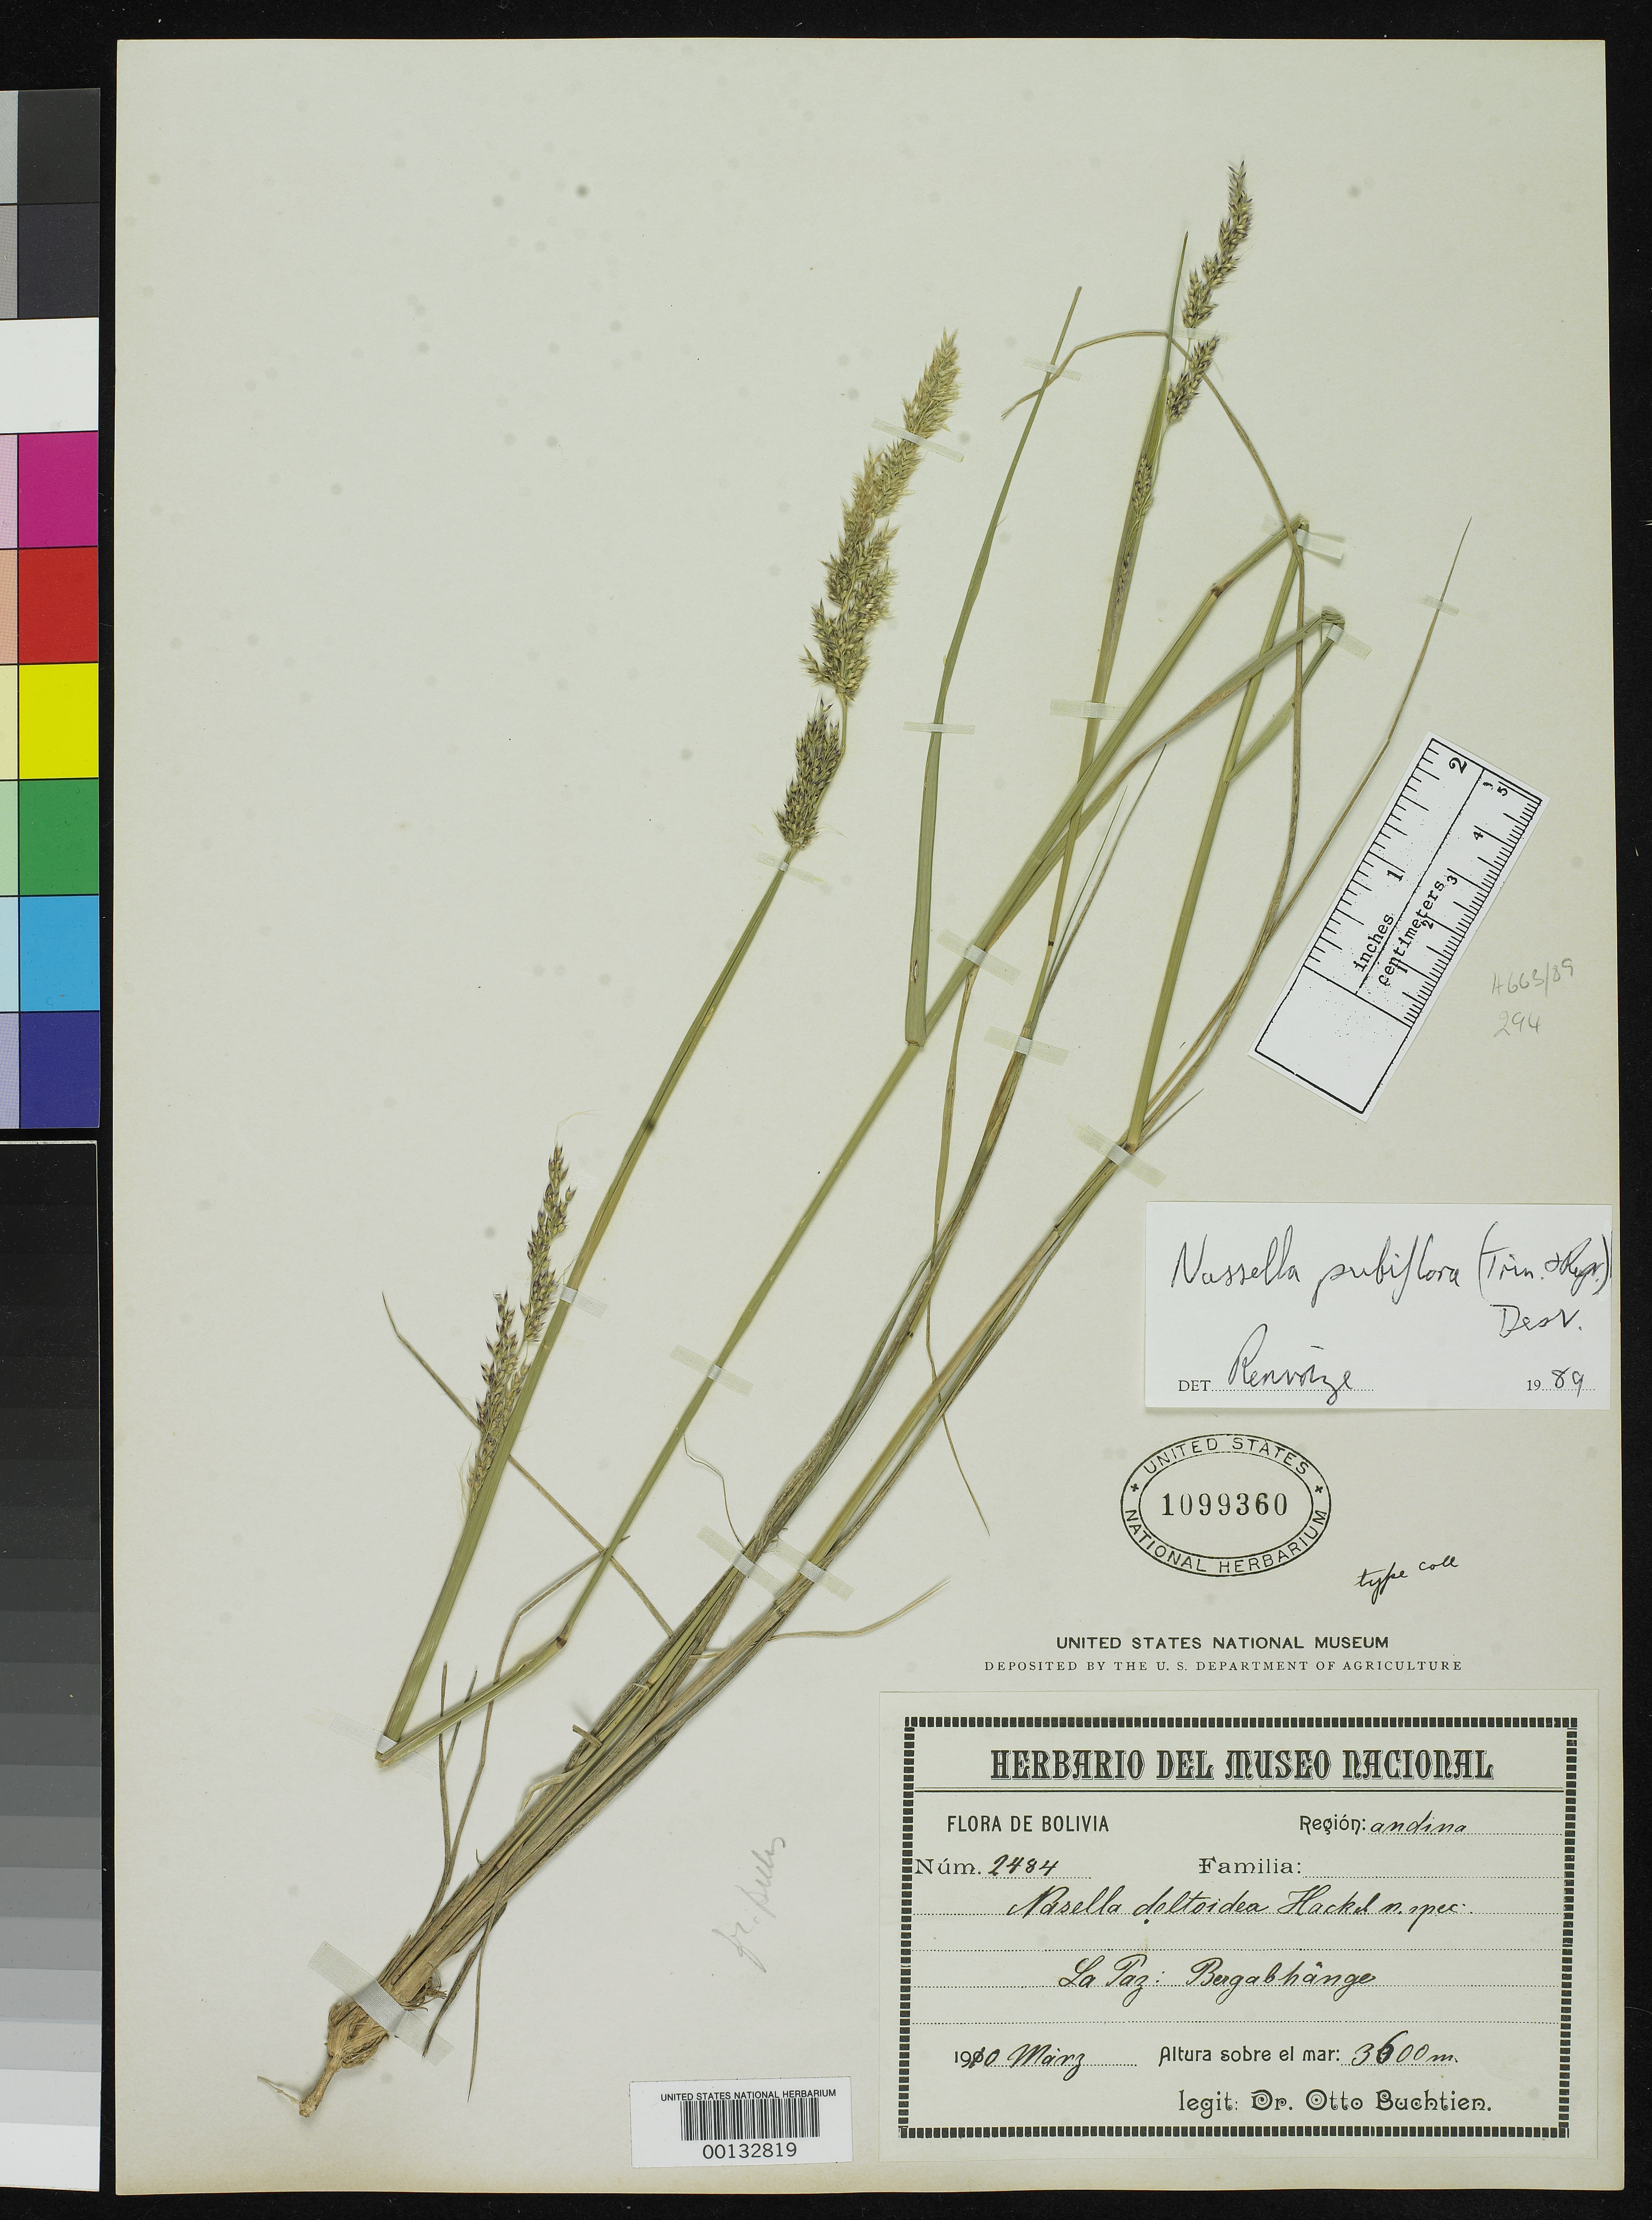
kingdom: Plantae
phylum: Tracheophyta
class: Liliopsida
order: Poales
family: Poaceae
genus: Nassella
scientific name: Nassella deltoidea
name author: Hack.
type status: Isotype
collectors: O. Buchtien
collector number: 2484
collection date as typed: Mar 1910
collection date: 1910-03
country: Bolivia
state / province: La Paz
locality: Andina.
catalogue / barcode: US 1099360